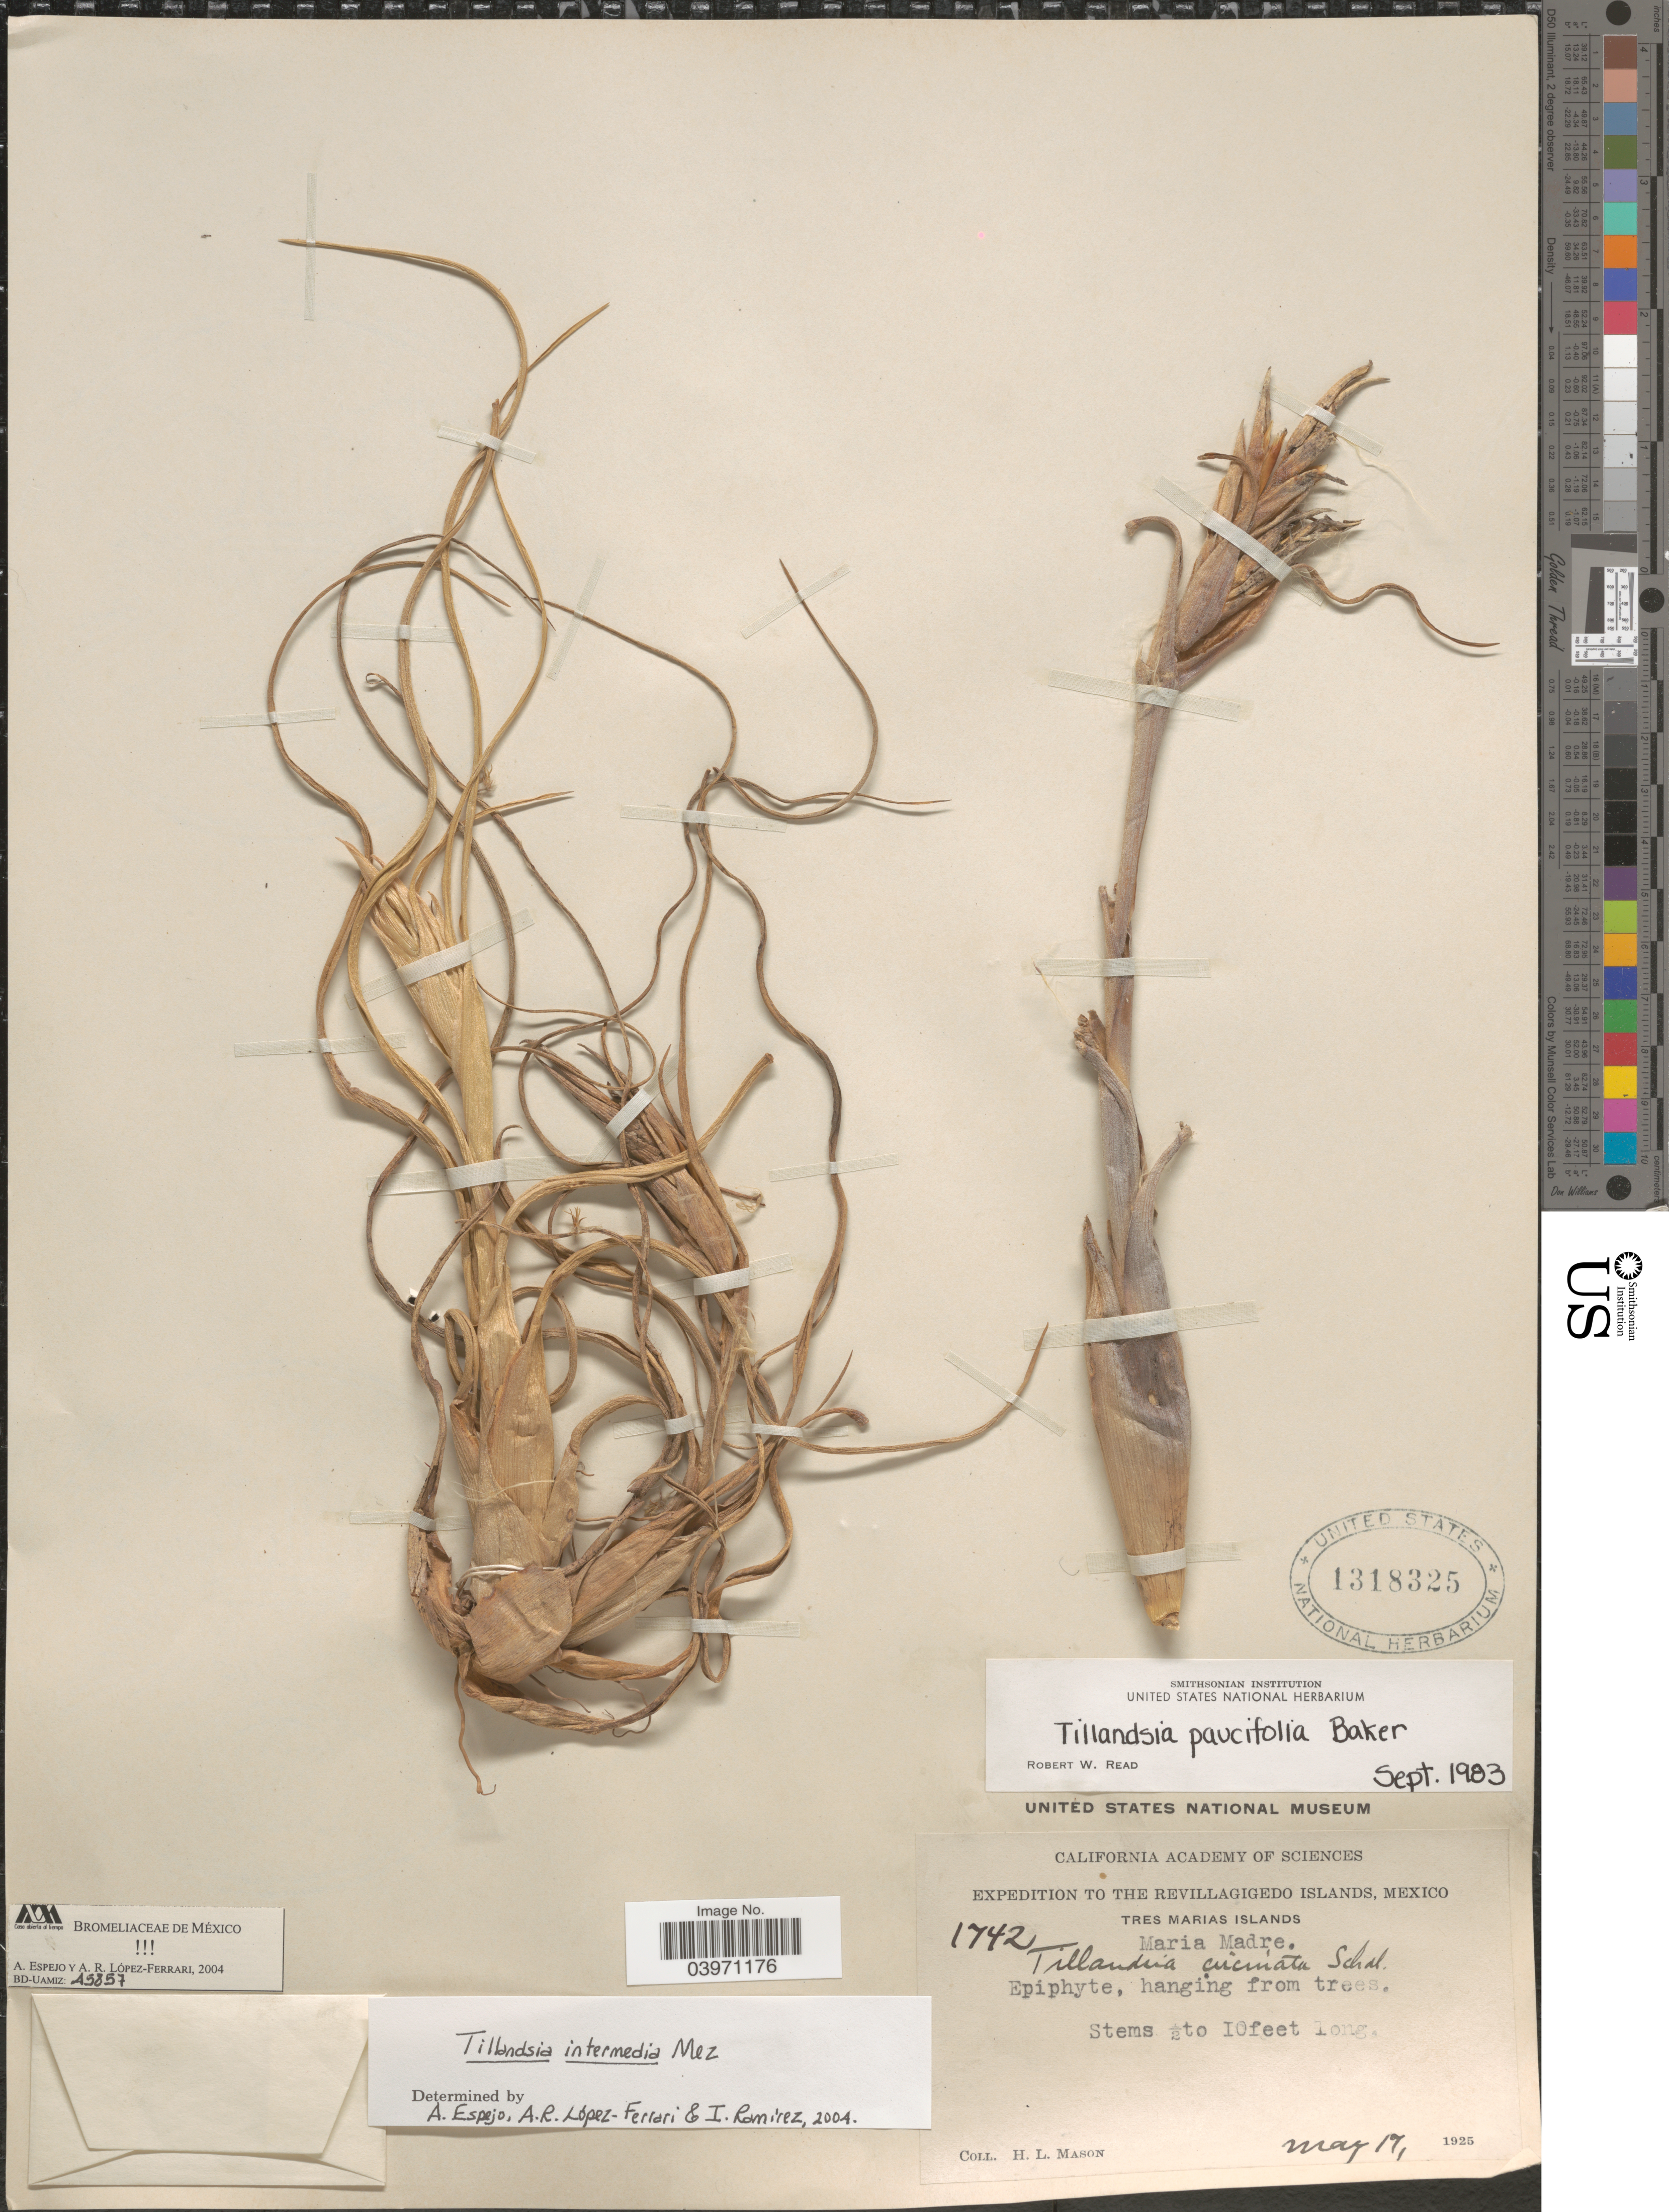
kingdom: Plantae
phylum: Tracheophyta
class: Liliopsida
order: Poales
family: Bromeliaceae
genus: Tillandsia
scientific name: Tillandsia intermedia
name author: Mez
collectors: H. L. Mason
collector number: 1742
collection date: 1925-05-17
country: Mexico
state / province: Nayarit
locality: The Revillagigedo Islands. Tres Marias Islands. Maria Madre.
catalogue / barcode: US 1318325